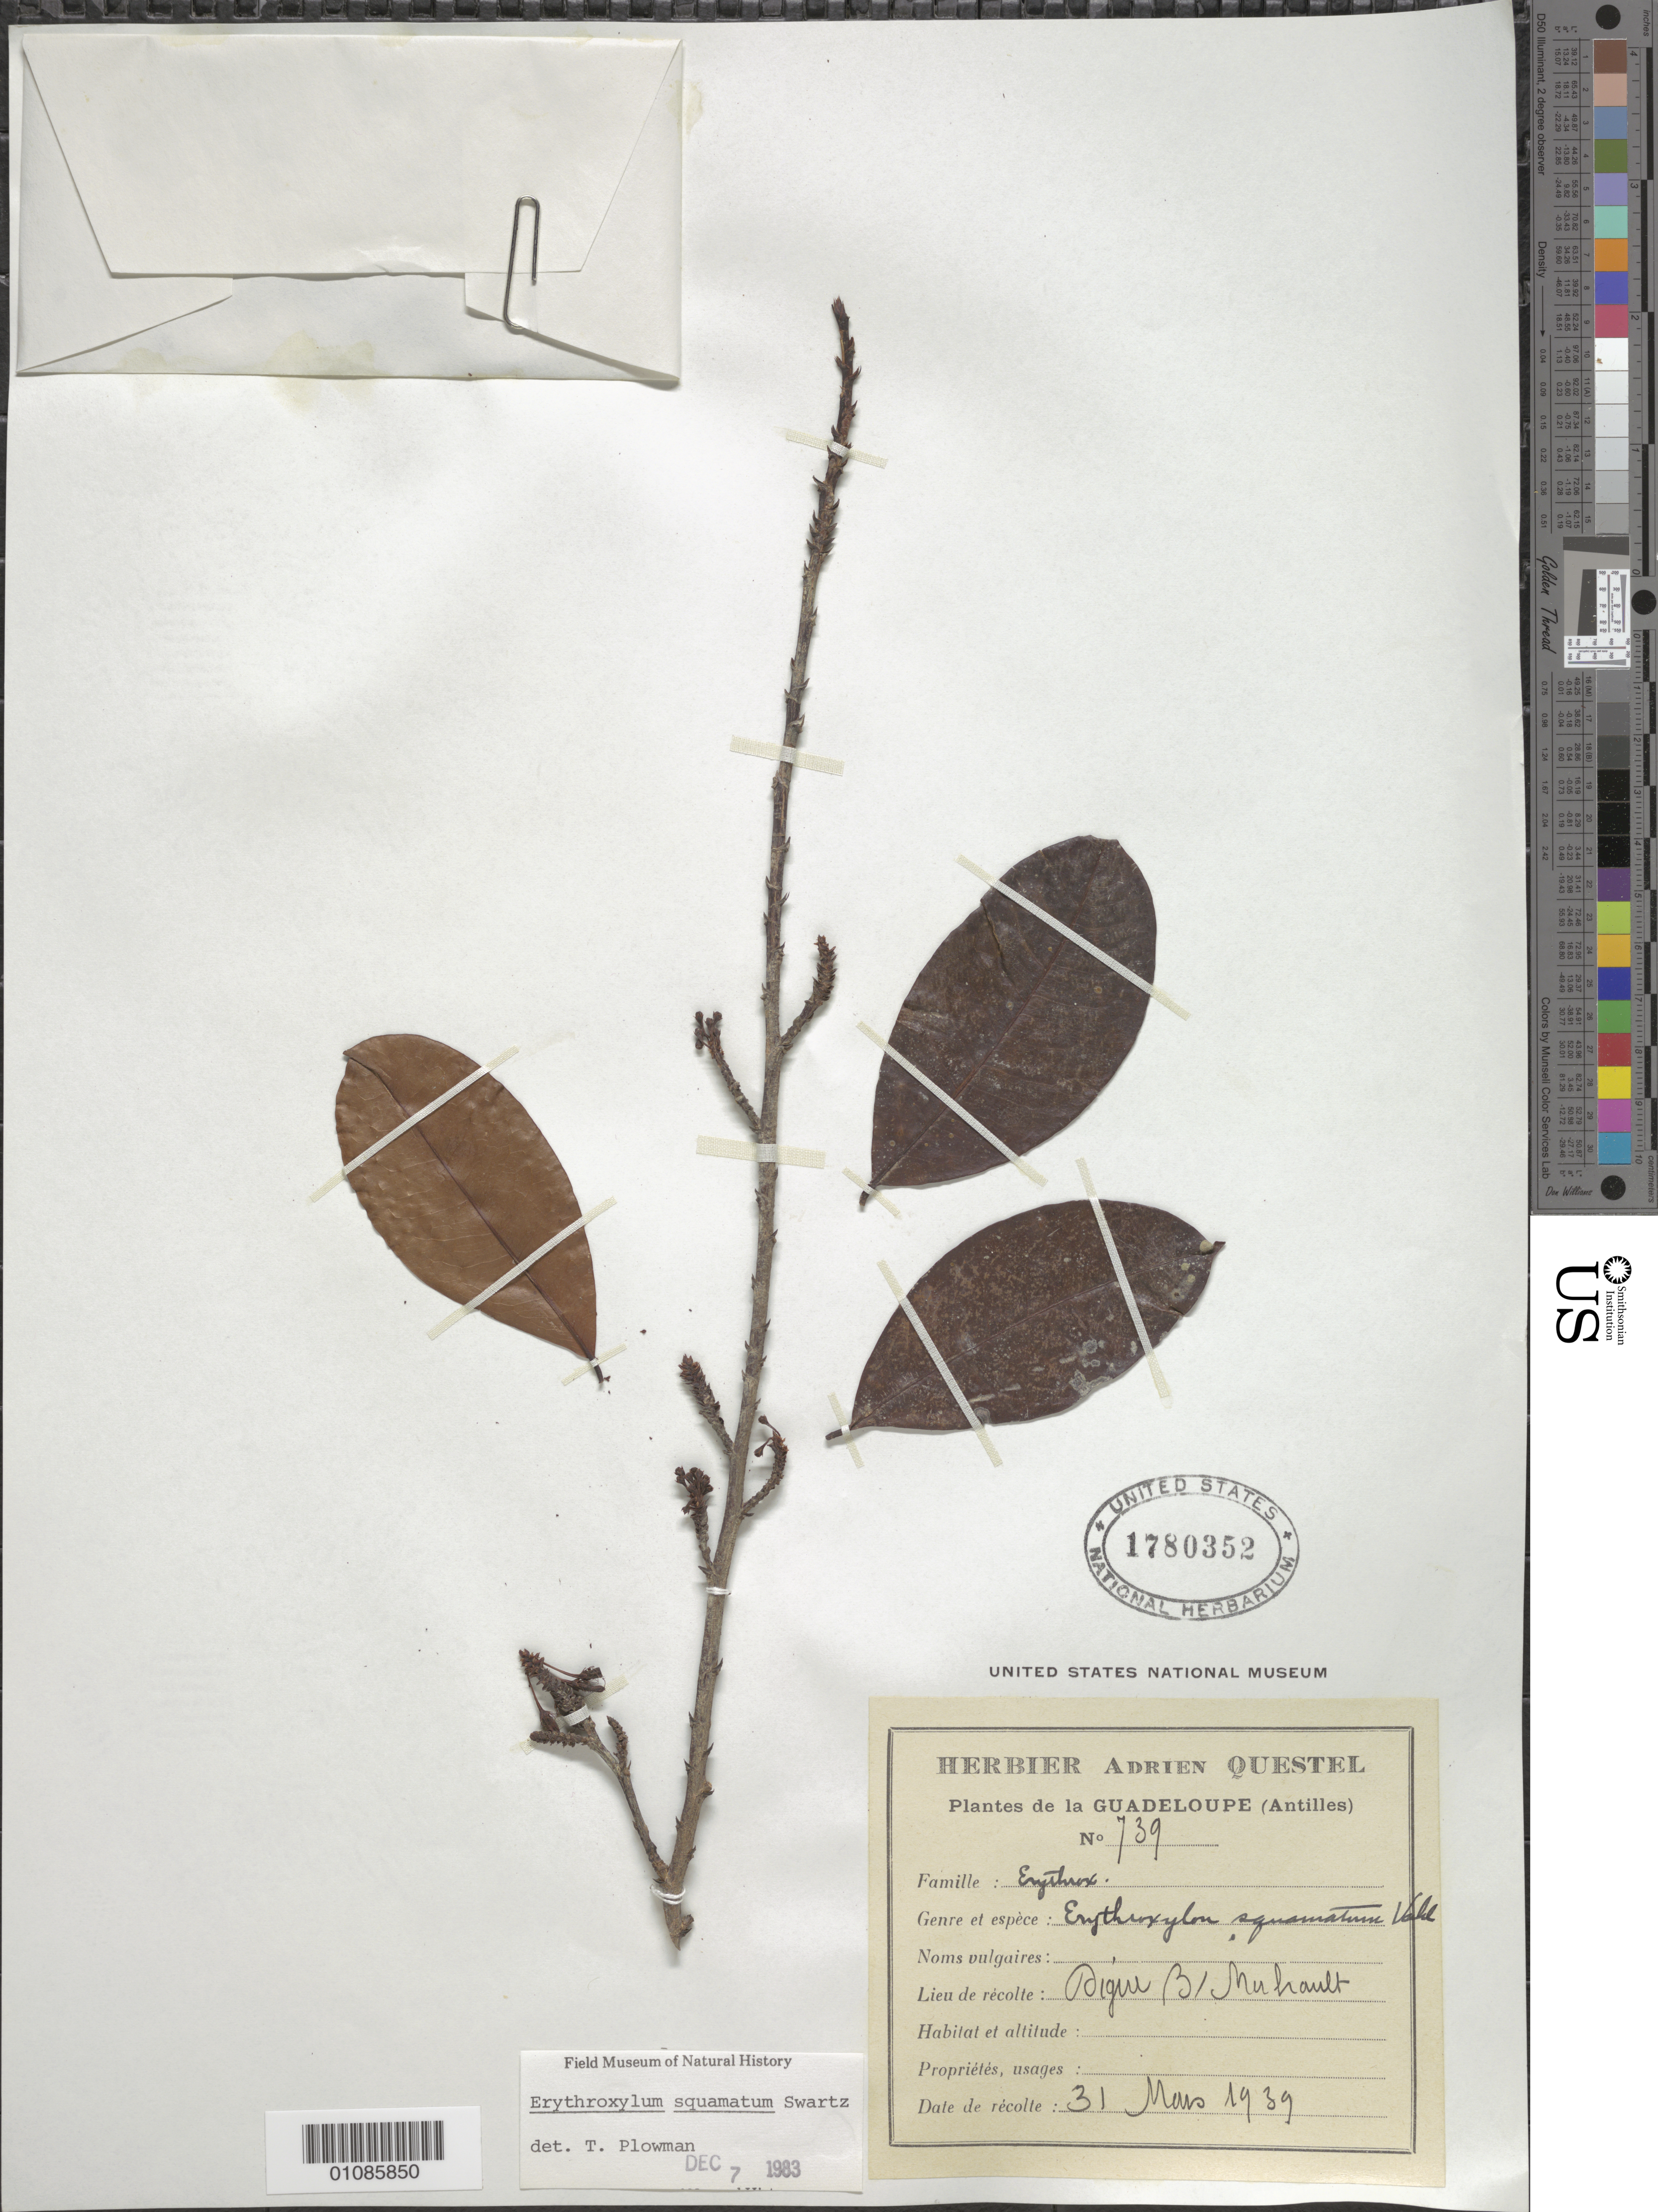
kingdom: Plantae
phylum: Tracheophyta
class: Magnoliopsida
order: Malpighiales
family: Erythroxylaceae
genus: Erythroxylum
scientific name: Erythroxylum squamatum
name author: Sw.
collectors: A. Questel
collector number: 739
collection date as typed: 31 Mar 1939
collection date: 1939-03-31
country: Guadeloupe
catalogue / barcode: US 1780352